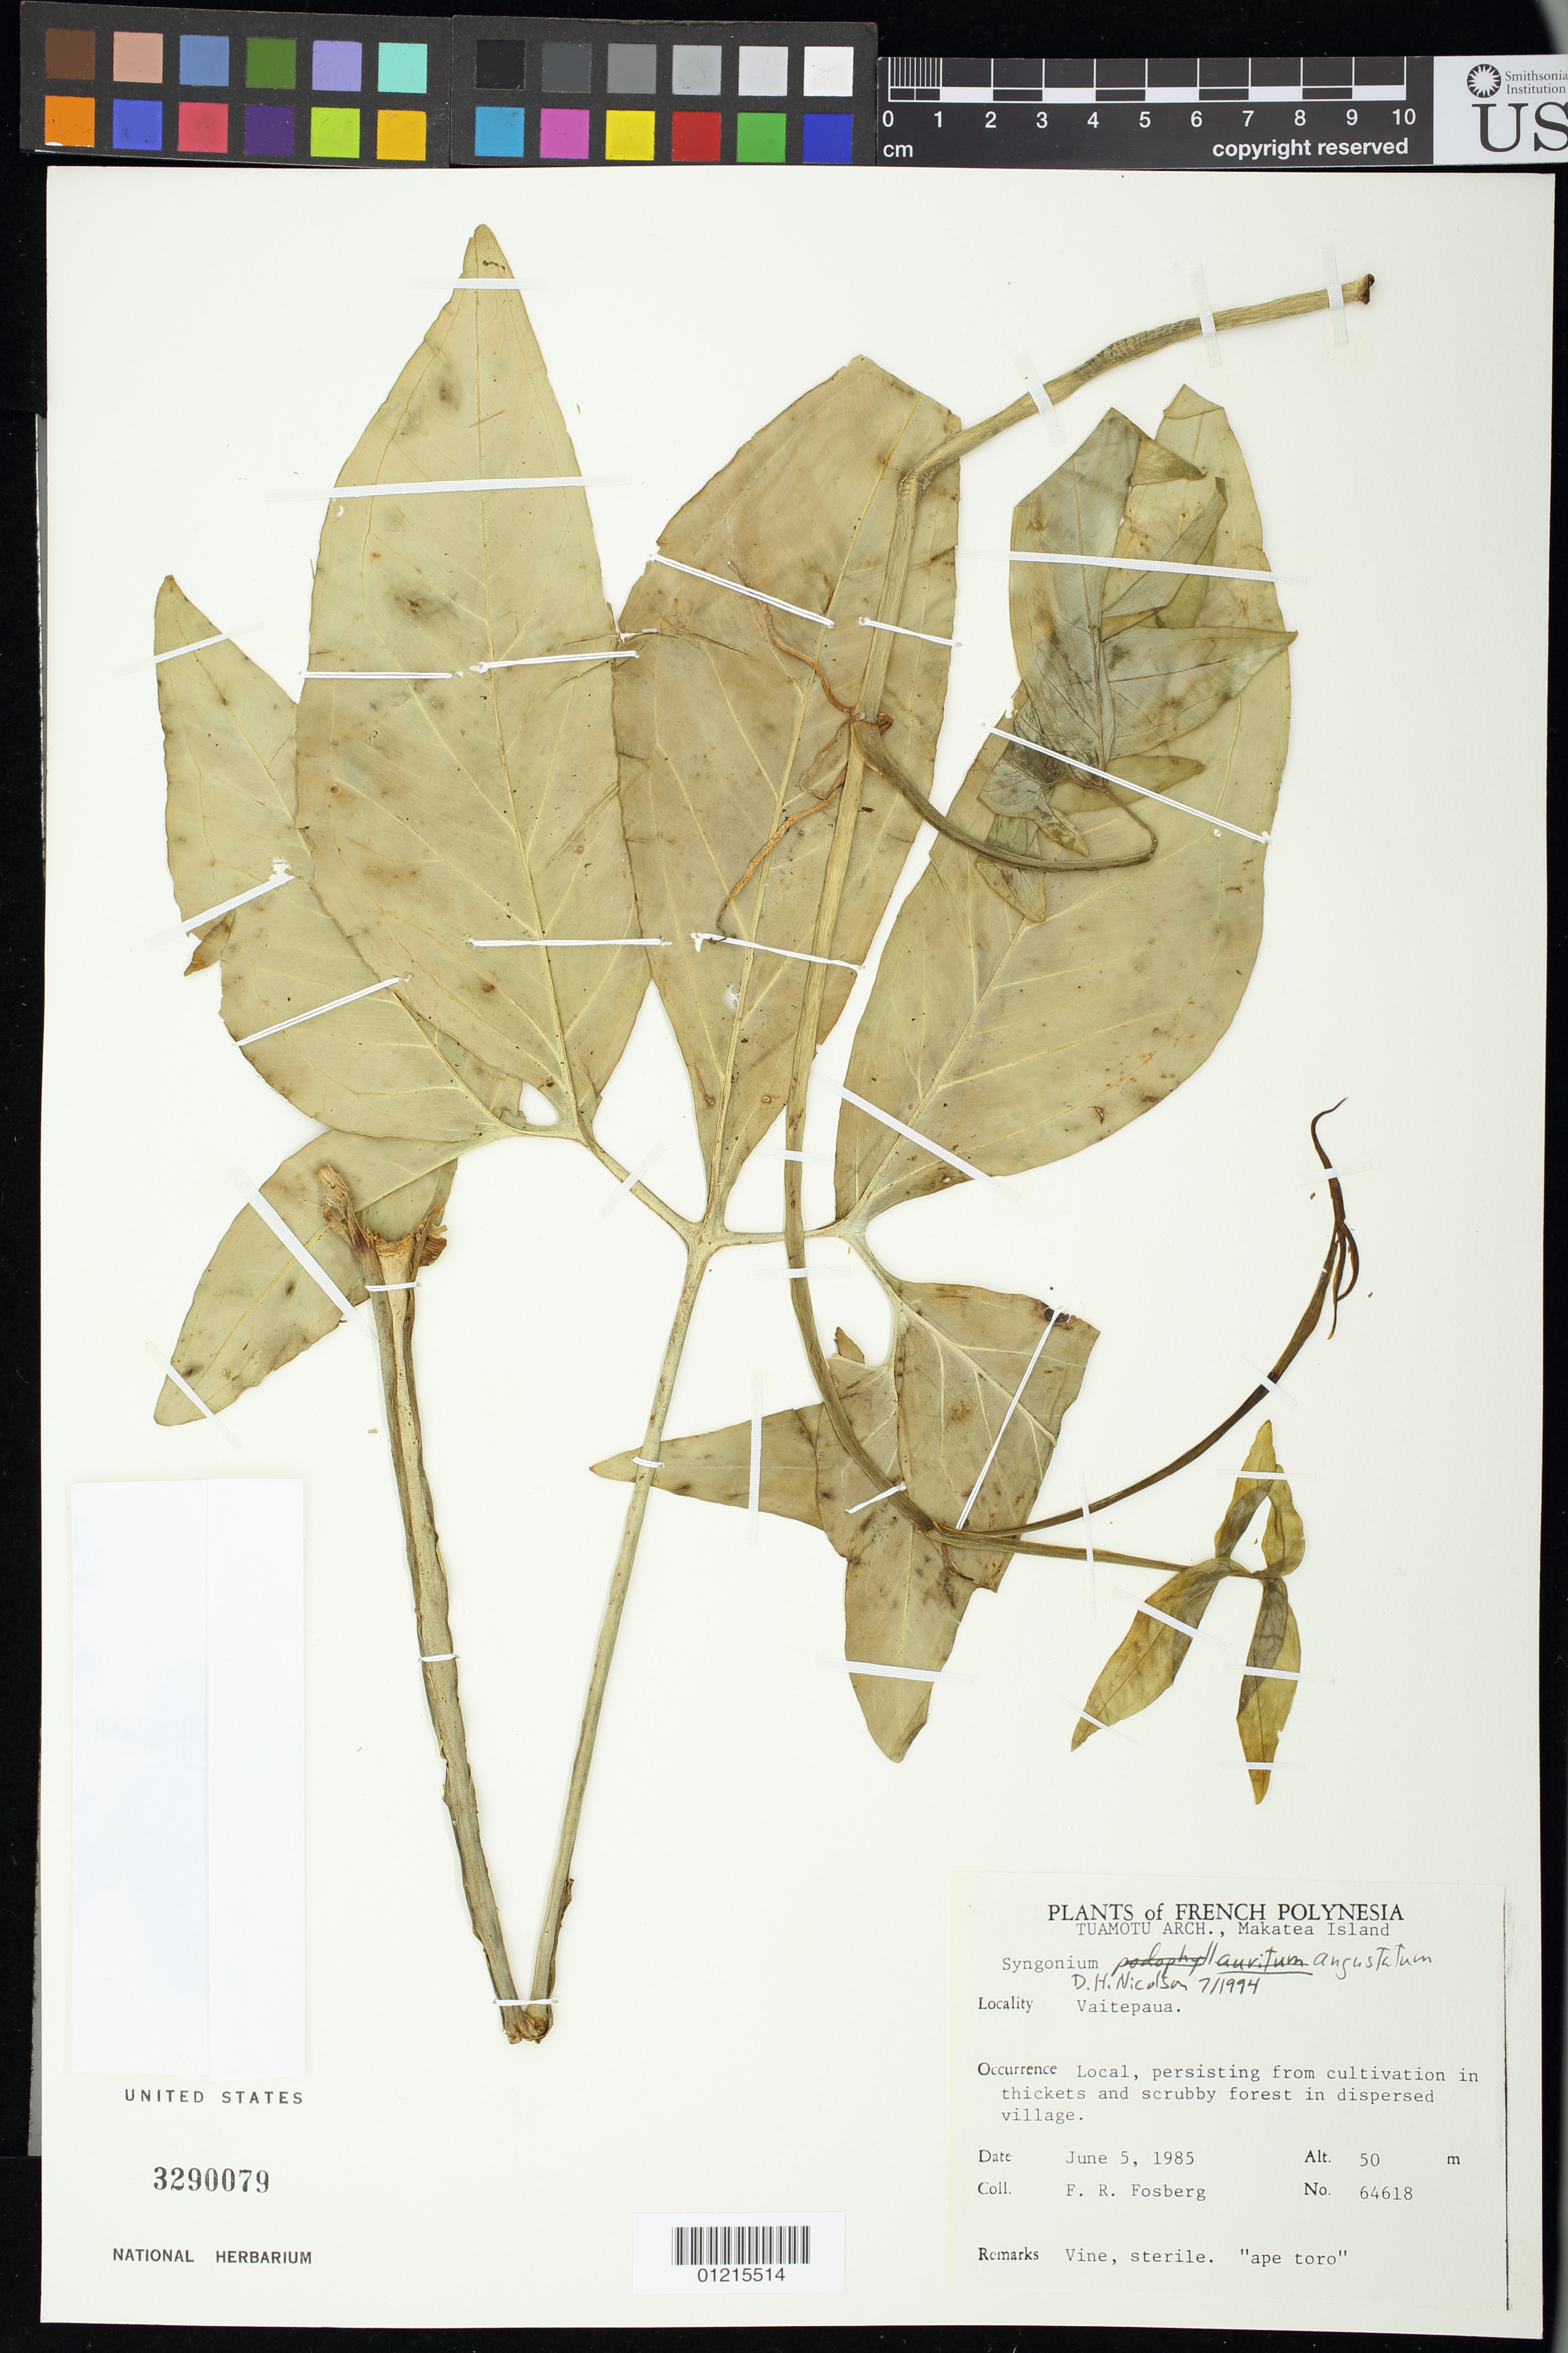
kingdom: Plantae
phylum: Tracheophyta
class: Liliopsida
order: Alismatales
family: Araceae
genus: Syngonium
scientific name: Syngonium angustatum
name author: Schott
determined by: Nicolson, Dan H.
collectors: F. R. Fosberg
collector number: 64618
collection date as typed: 05 Jun 1985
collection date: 1985-06-05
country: French Polynesia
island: Makatea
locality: Vaitepaua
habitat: In thickets and scrubby forest in dispersed village.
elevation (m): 50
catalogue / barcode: US 3290079